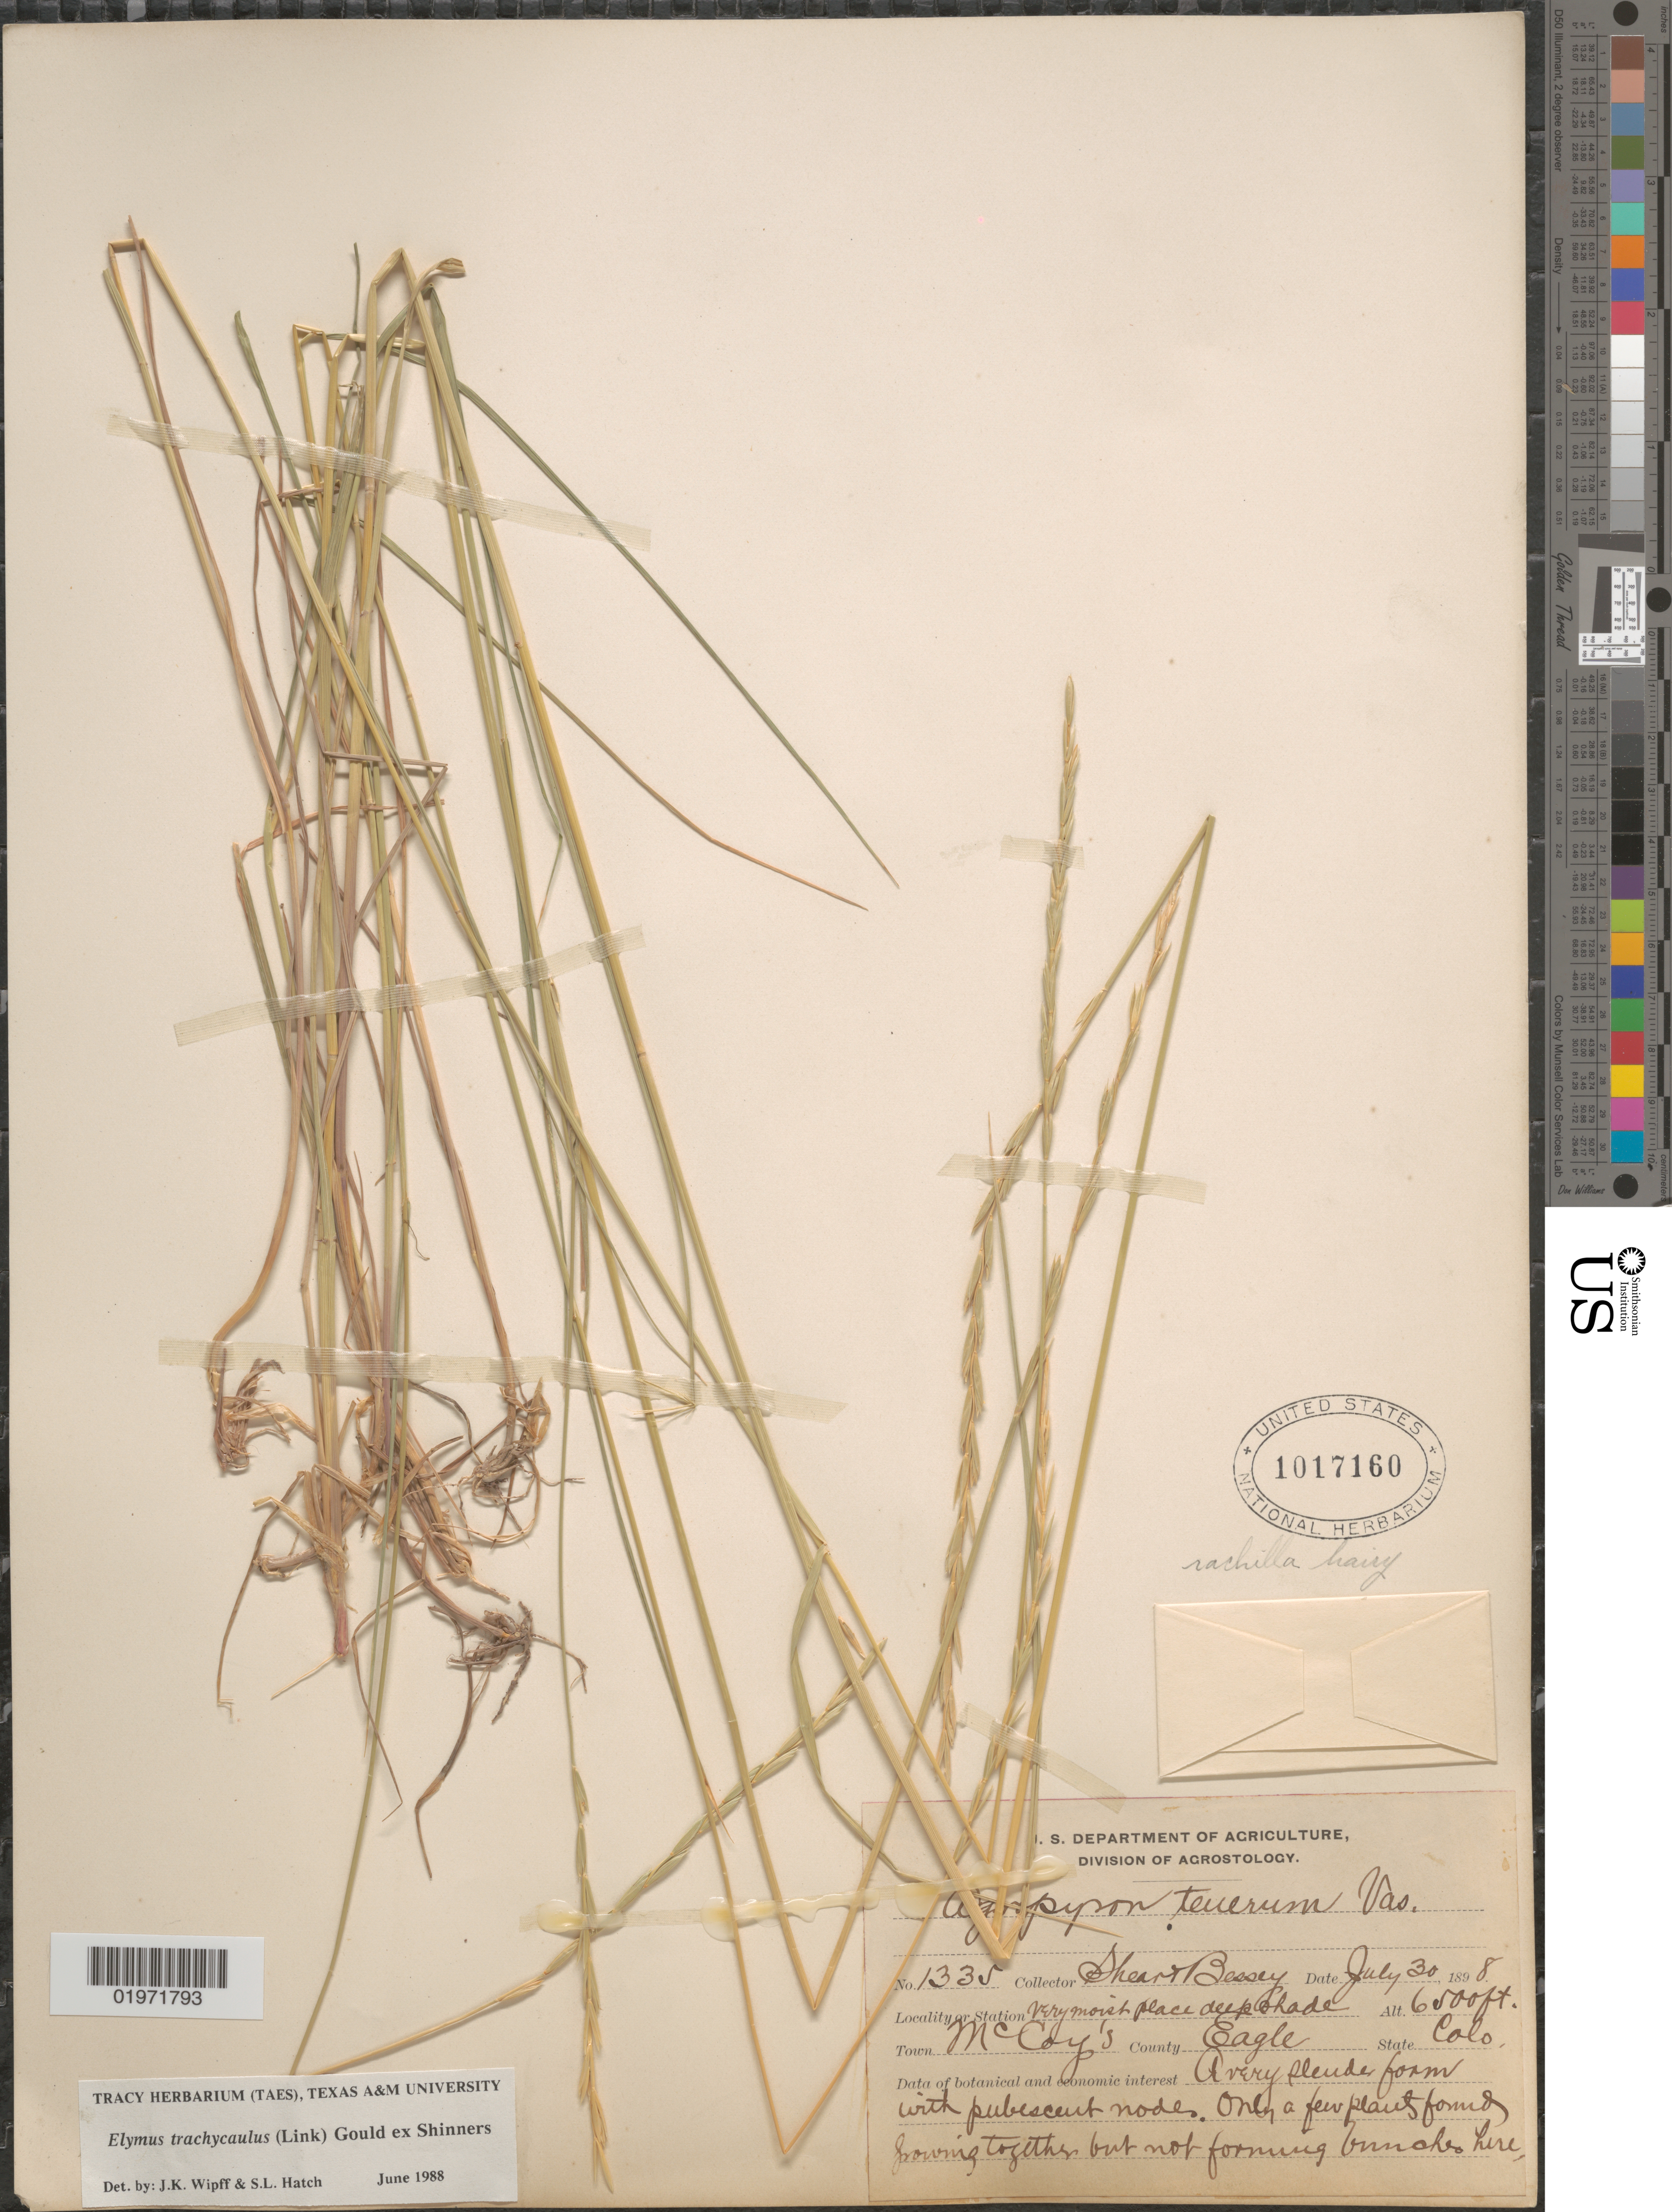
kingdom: Plantae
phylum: Tracheophyta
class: Liliopsida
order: Poales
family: Poaceae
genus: Elymus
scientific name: Elymus trachycaulus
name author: (Link) Gould ex Shinners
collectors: -- Shear & -. Bessey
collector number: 1335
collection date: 1898-07-30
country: United States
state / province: Colorado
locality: Town McCoy's County Eagle.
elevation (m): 1981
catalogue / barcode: US 1017160